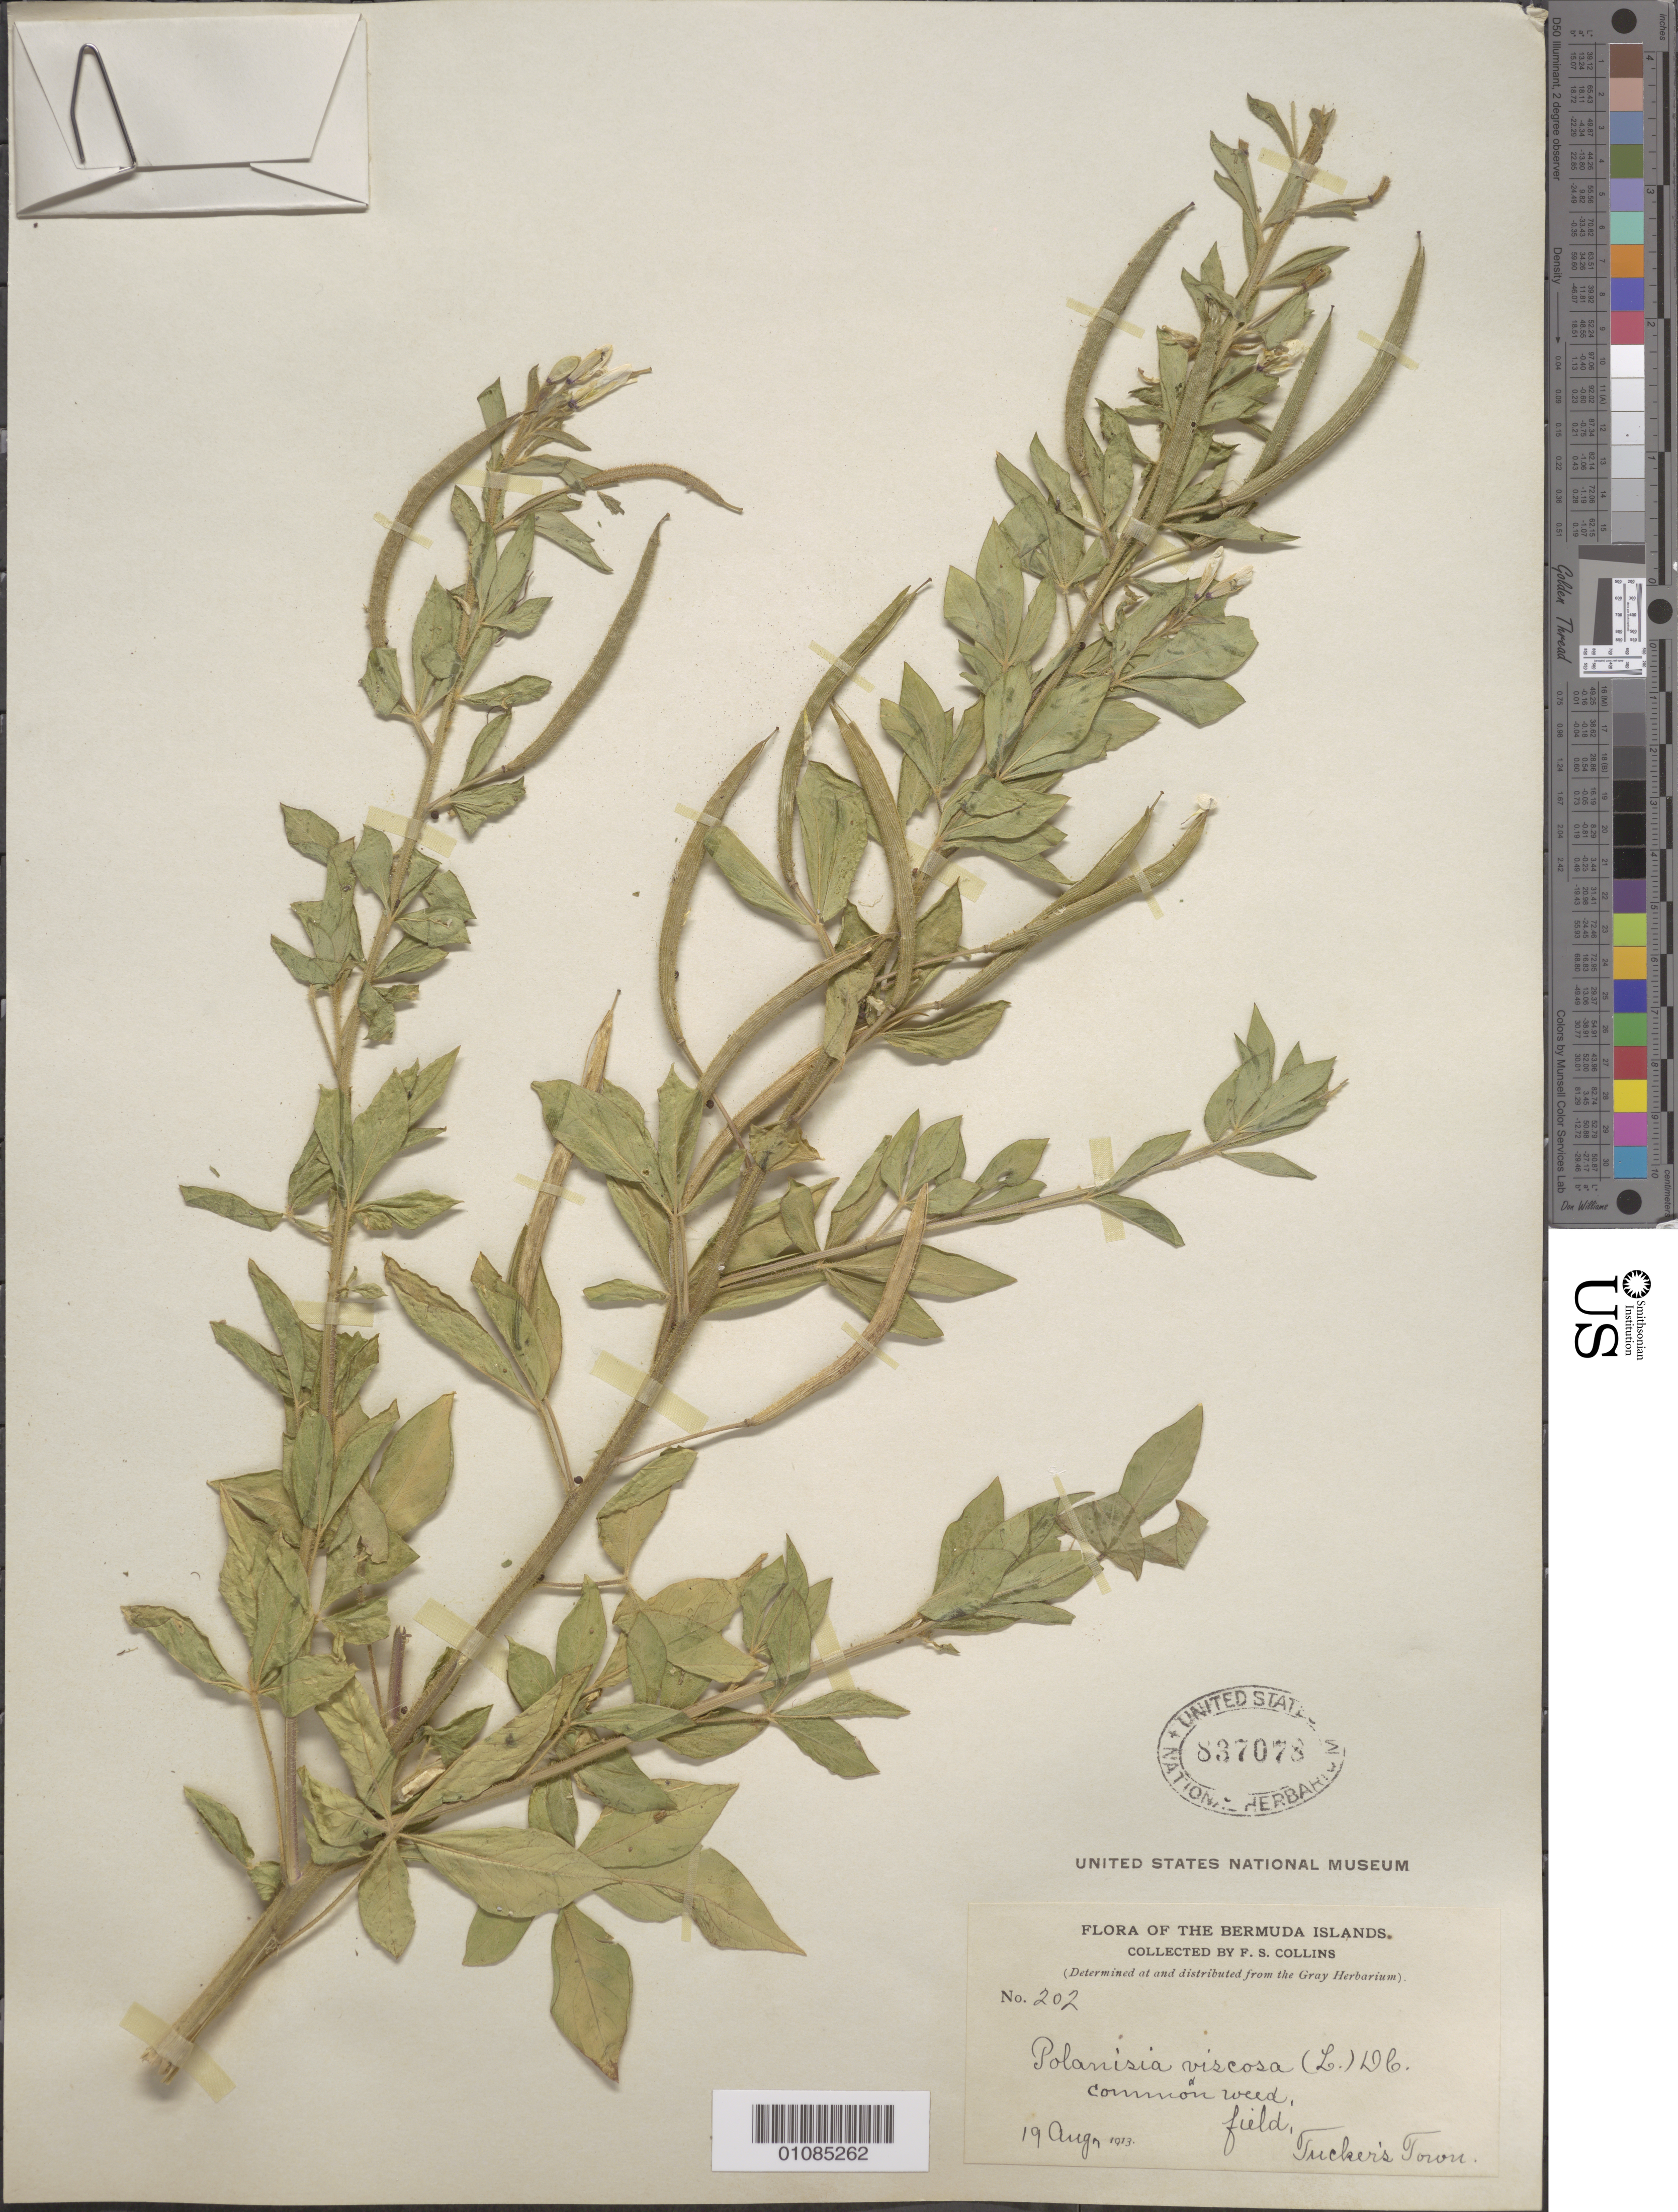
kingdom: Plantae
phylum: Tracheophyta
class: Magnoliopsida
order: Brassicales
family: Cleomaceae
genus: Arivela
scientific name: Arivela viscosa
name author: (L.) Raf.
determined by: Strong, M. T., (US), Smithsonian Institution - National Museum of Natural History (UNITED STATES)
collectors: F. Collins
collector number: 202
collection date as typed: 19 Aug 1913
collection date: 1913-08-19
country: Bermuda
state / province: St. George's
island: Bermuda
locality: Tucker's Town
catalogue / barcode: US 837078